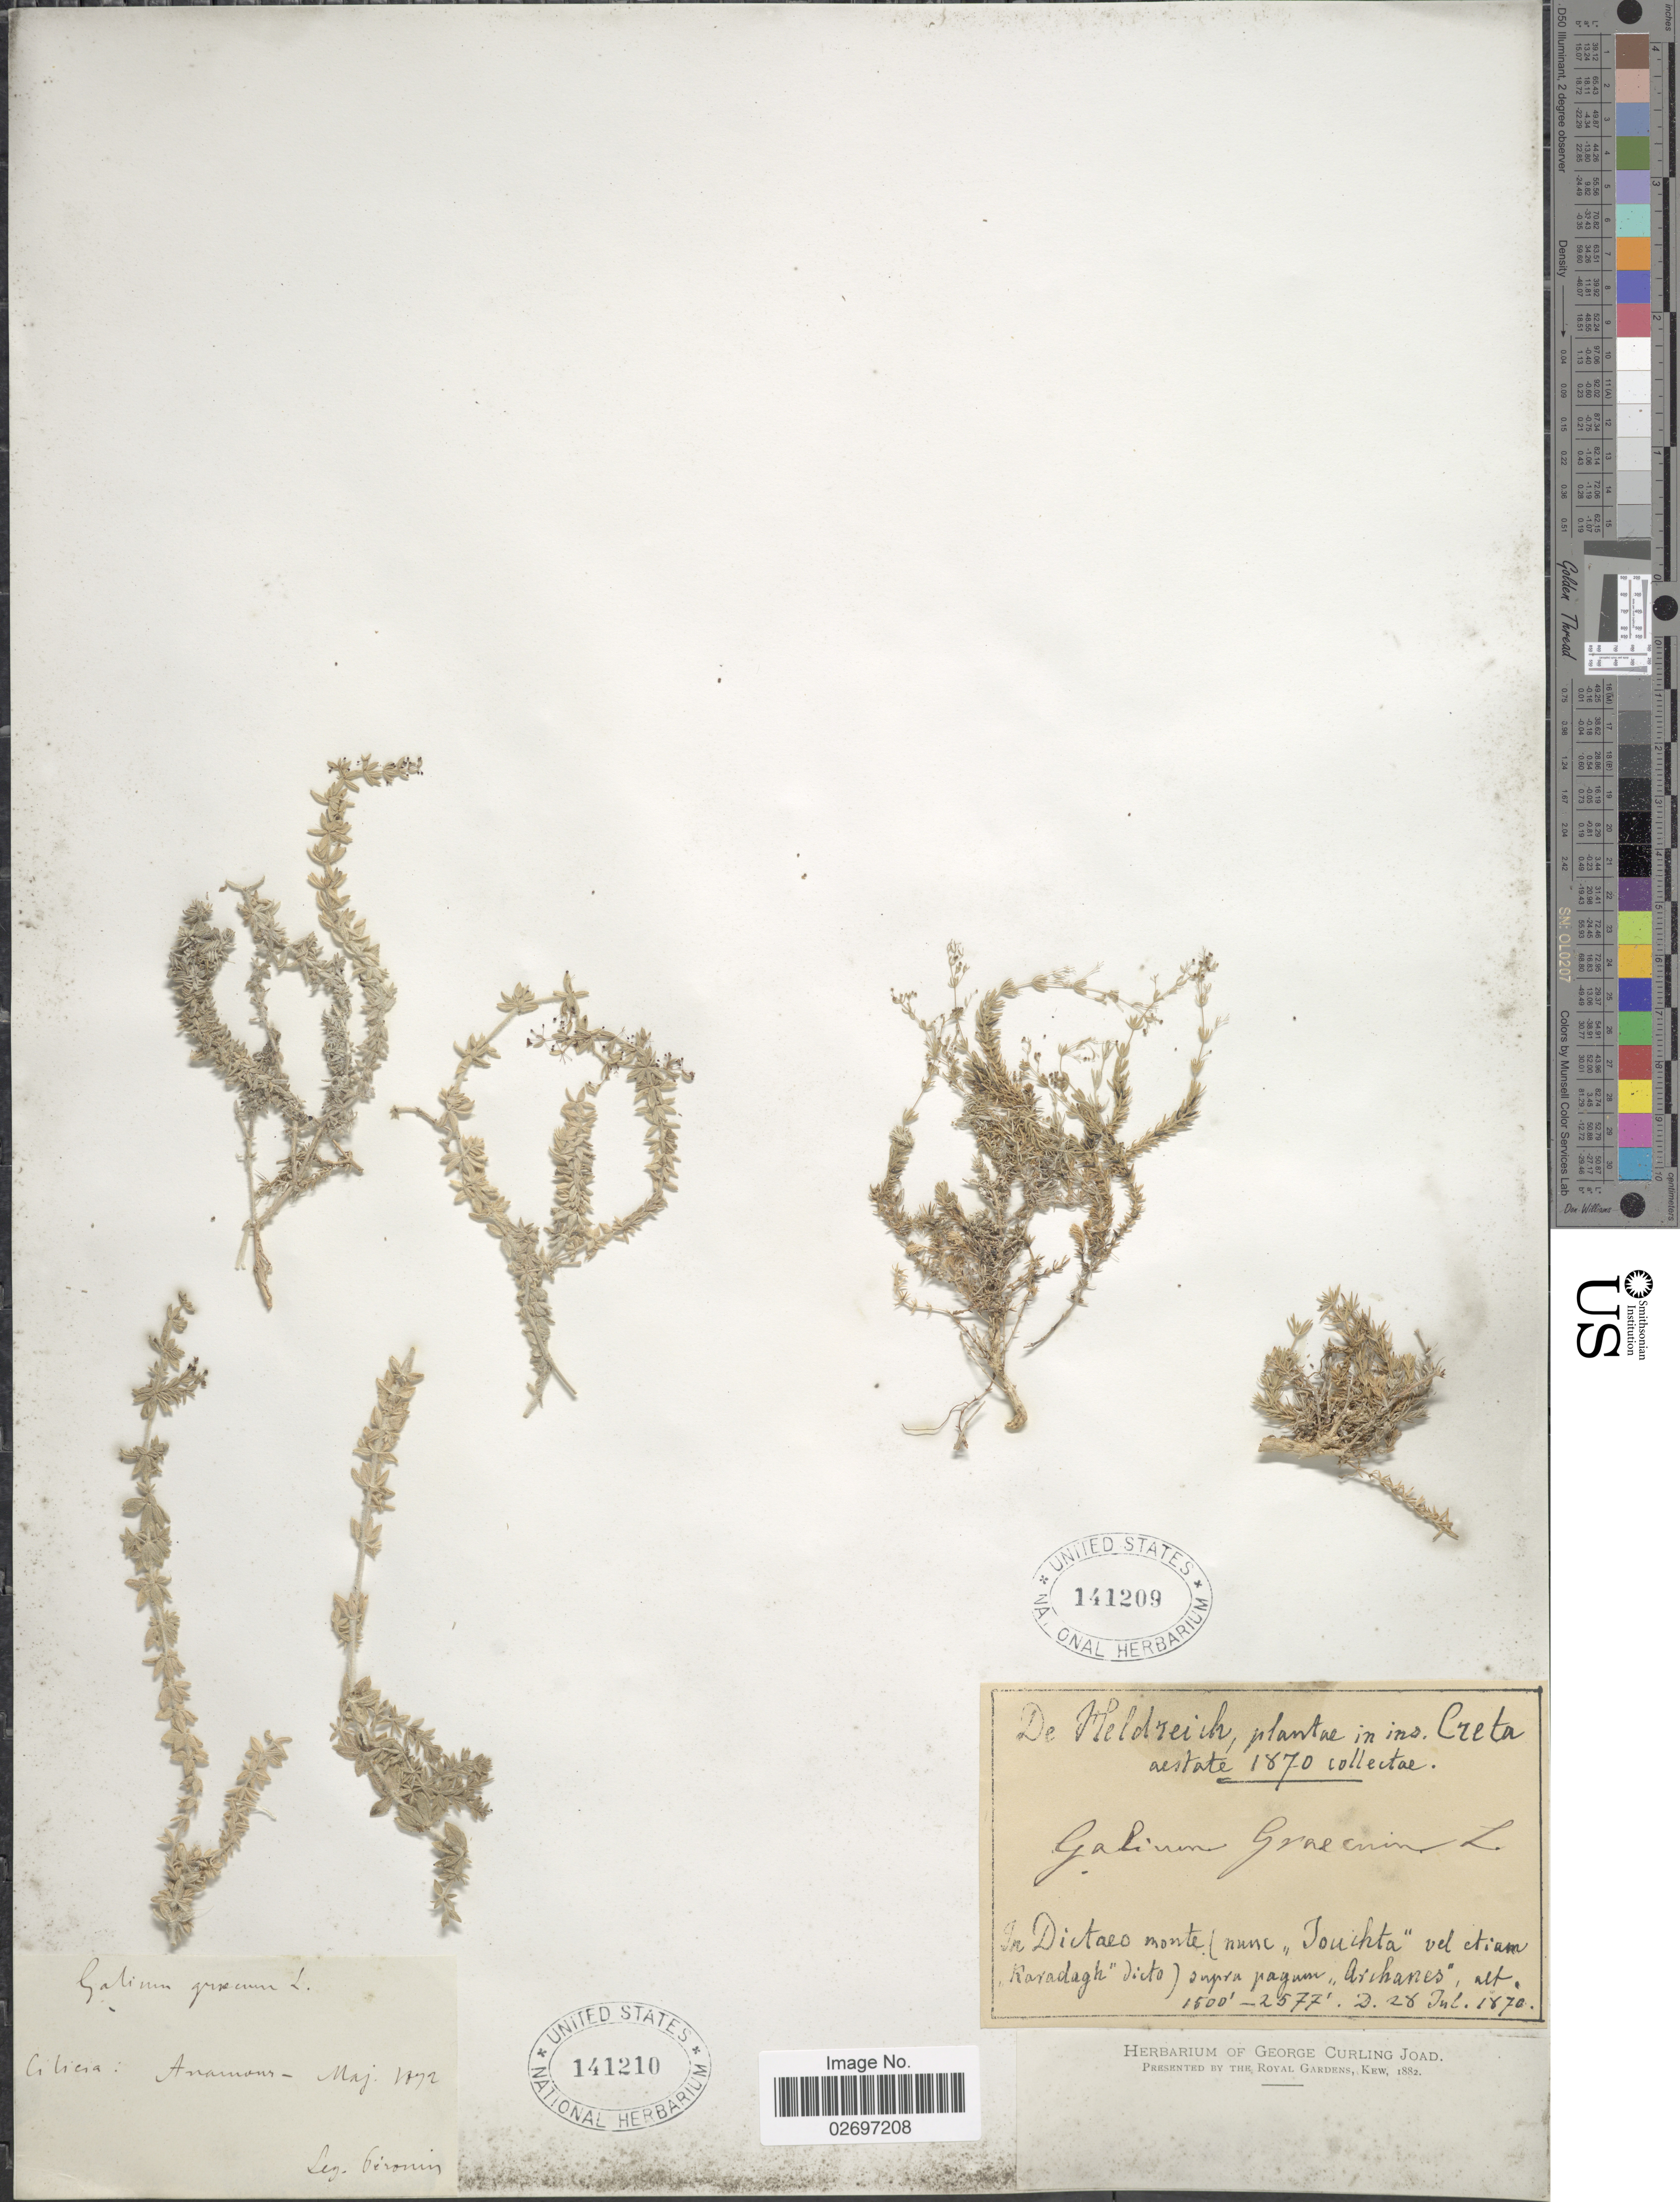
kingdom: Plantae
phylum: Tracheophyta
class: Magnoliopsida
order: Gentianales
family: Rubiaceae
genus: Galium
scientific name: Galium graecum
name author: L.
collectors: Peronin, --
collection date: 1872-05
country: Turkey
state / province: Mersin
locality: Cilicia: Anamur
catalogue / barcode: US 141210-2